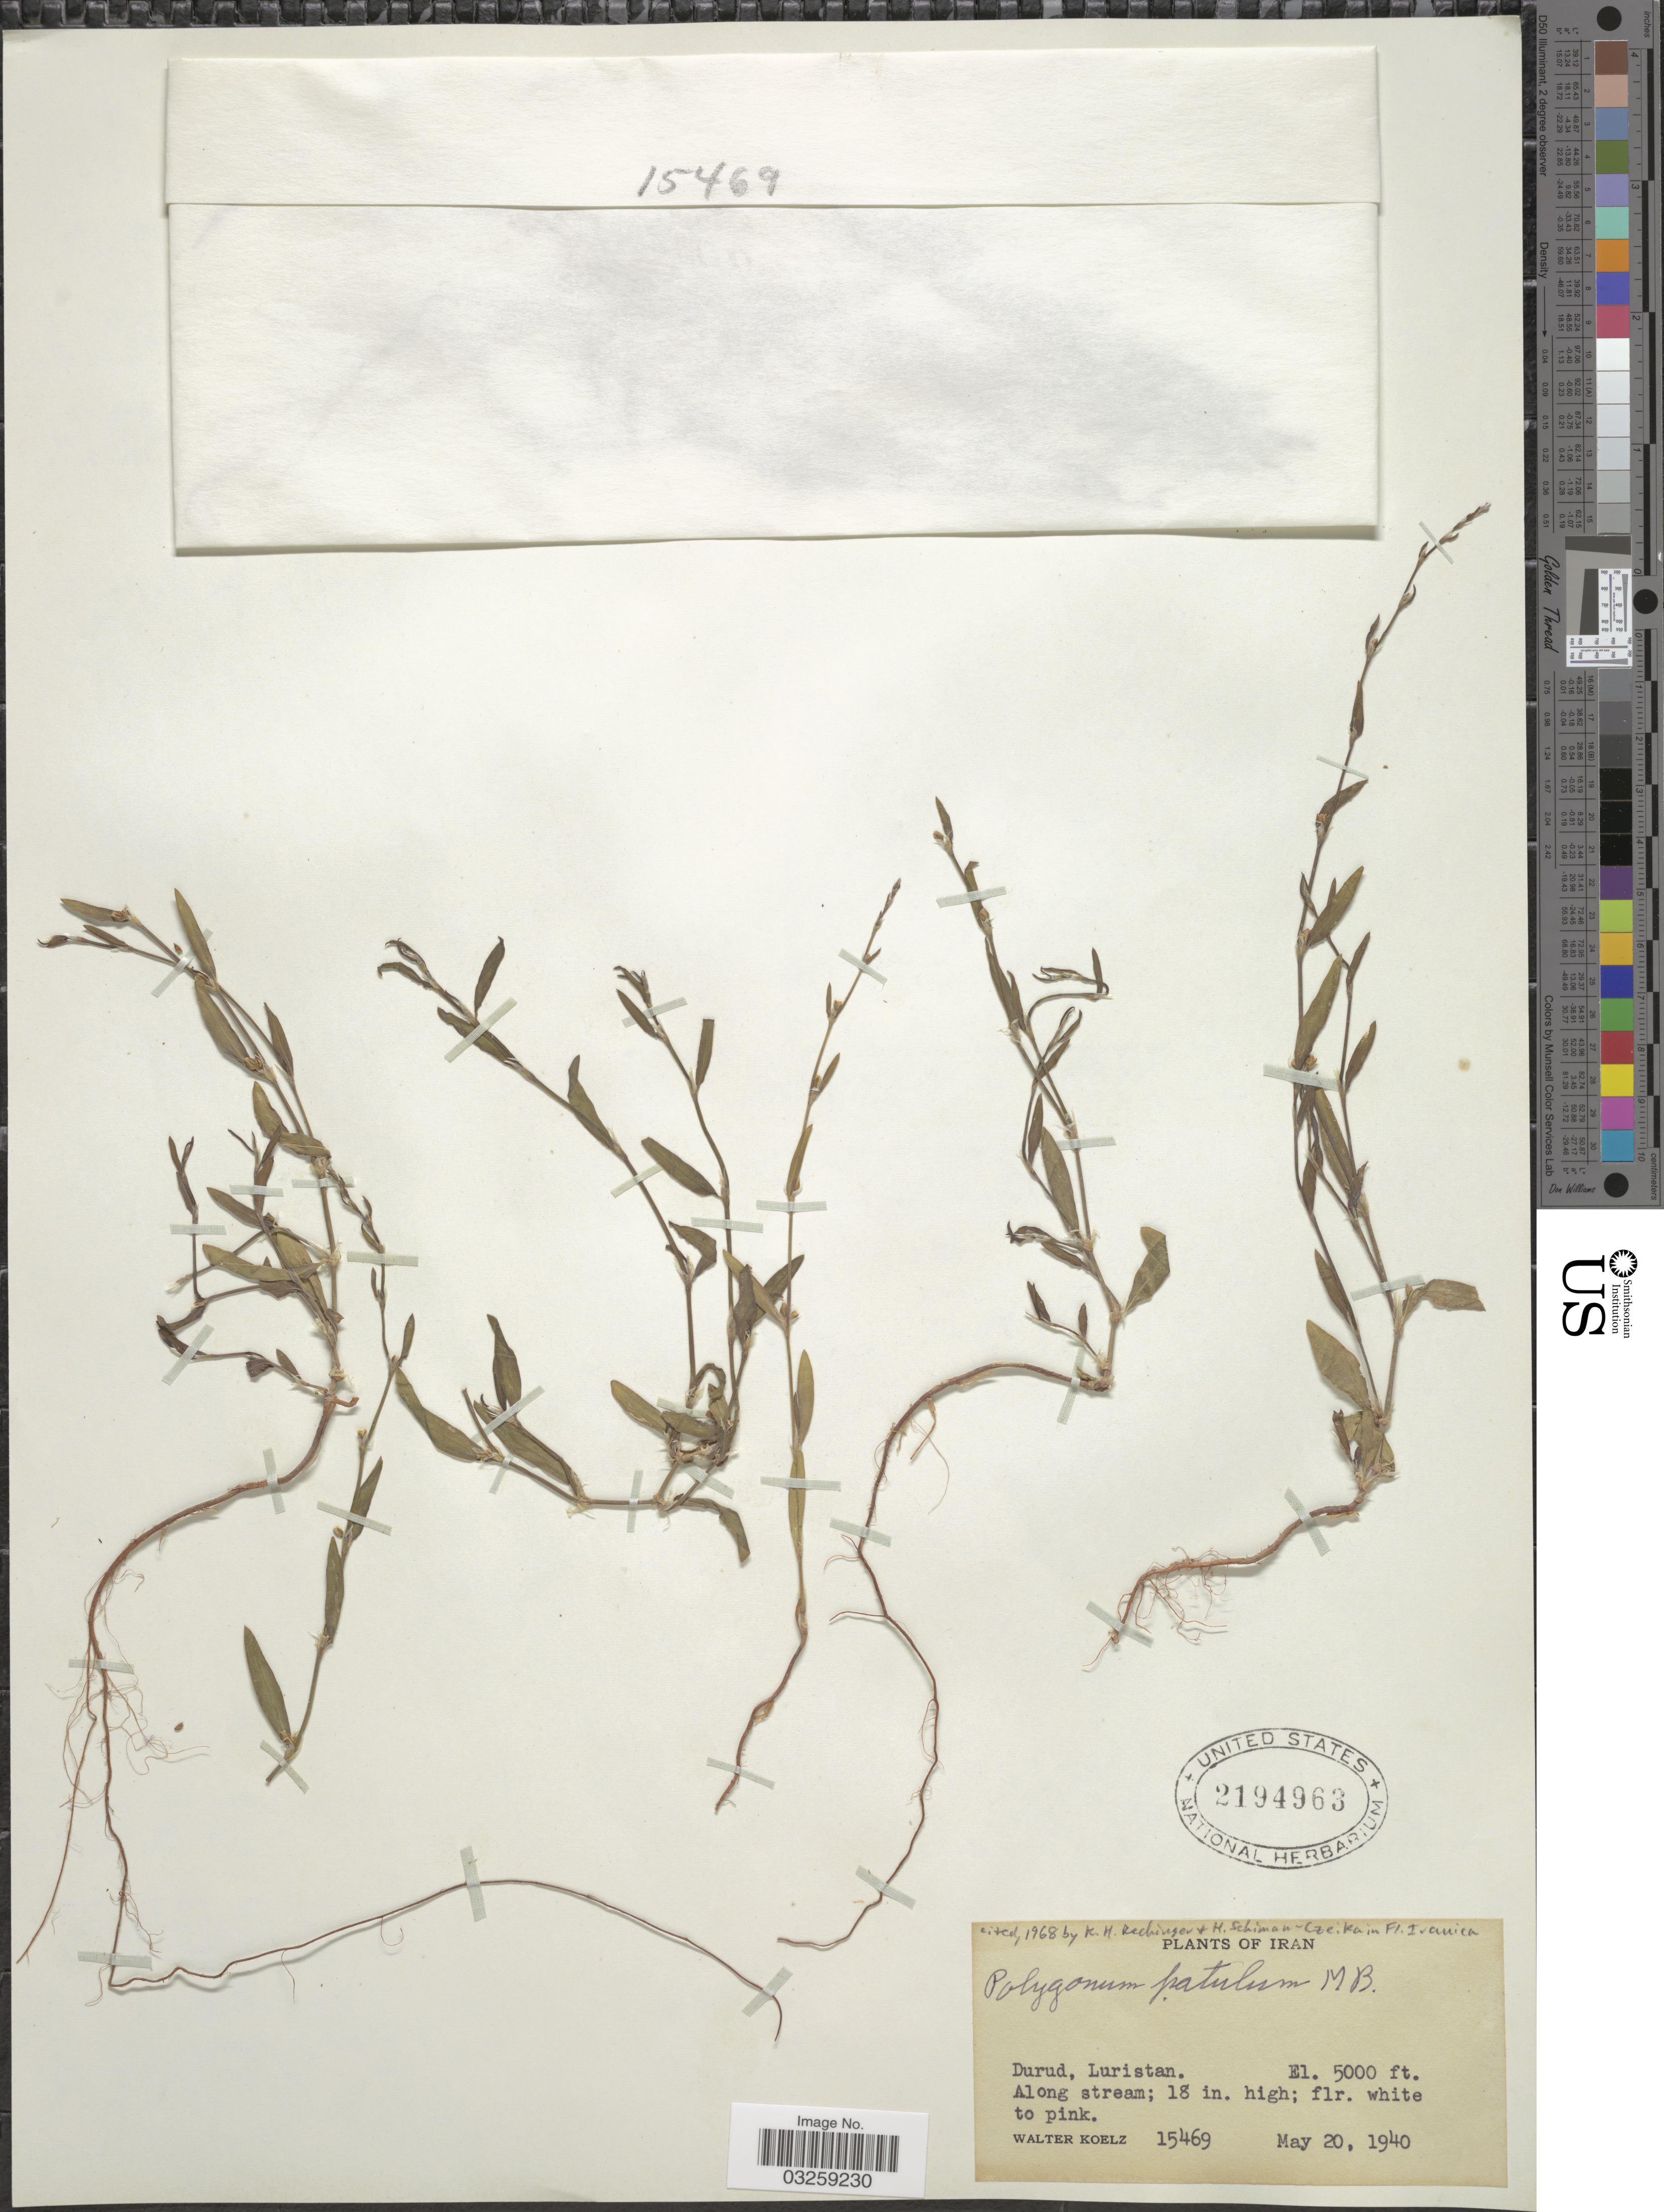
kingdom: Plantae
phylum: Tracheophyta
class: Magnoliopsida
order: Caryophyllales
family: Polygonaceae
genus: Polygonum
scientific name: Polygonum patulum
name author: M. Bieb.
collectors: W. N. Koelz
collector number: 15469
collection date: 1940-05-20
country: Iran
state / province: Lorestan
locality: Durud, Luristan.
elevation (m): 1524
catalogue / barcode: US 2194963